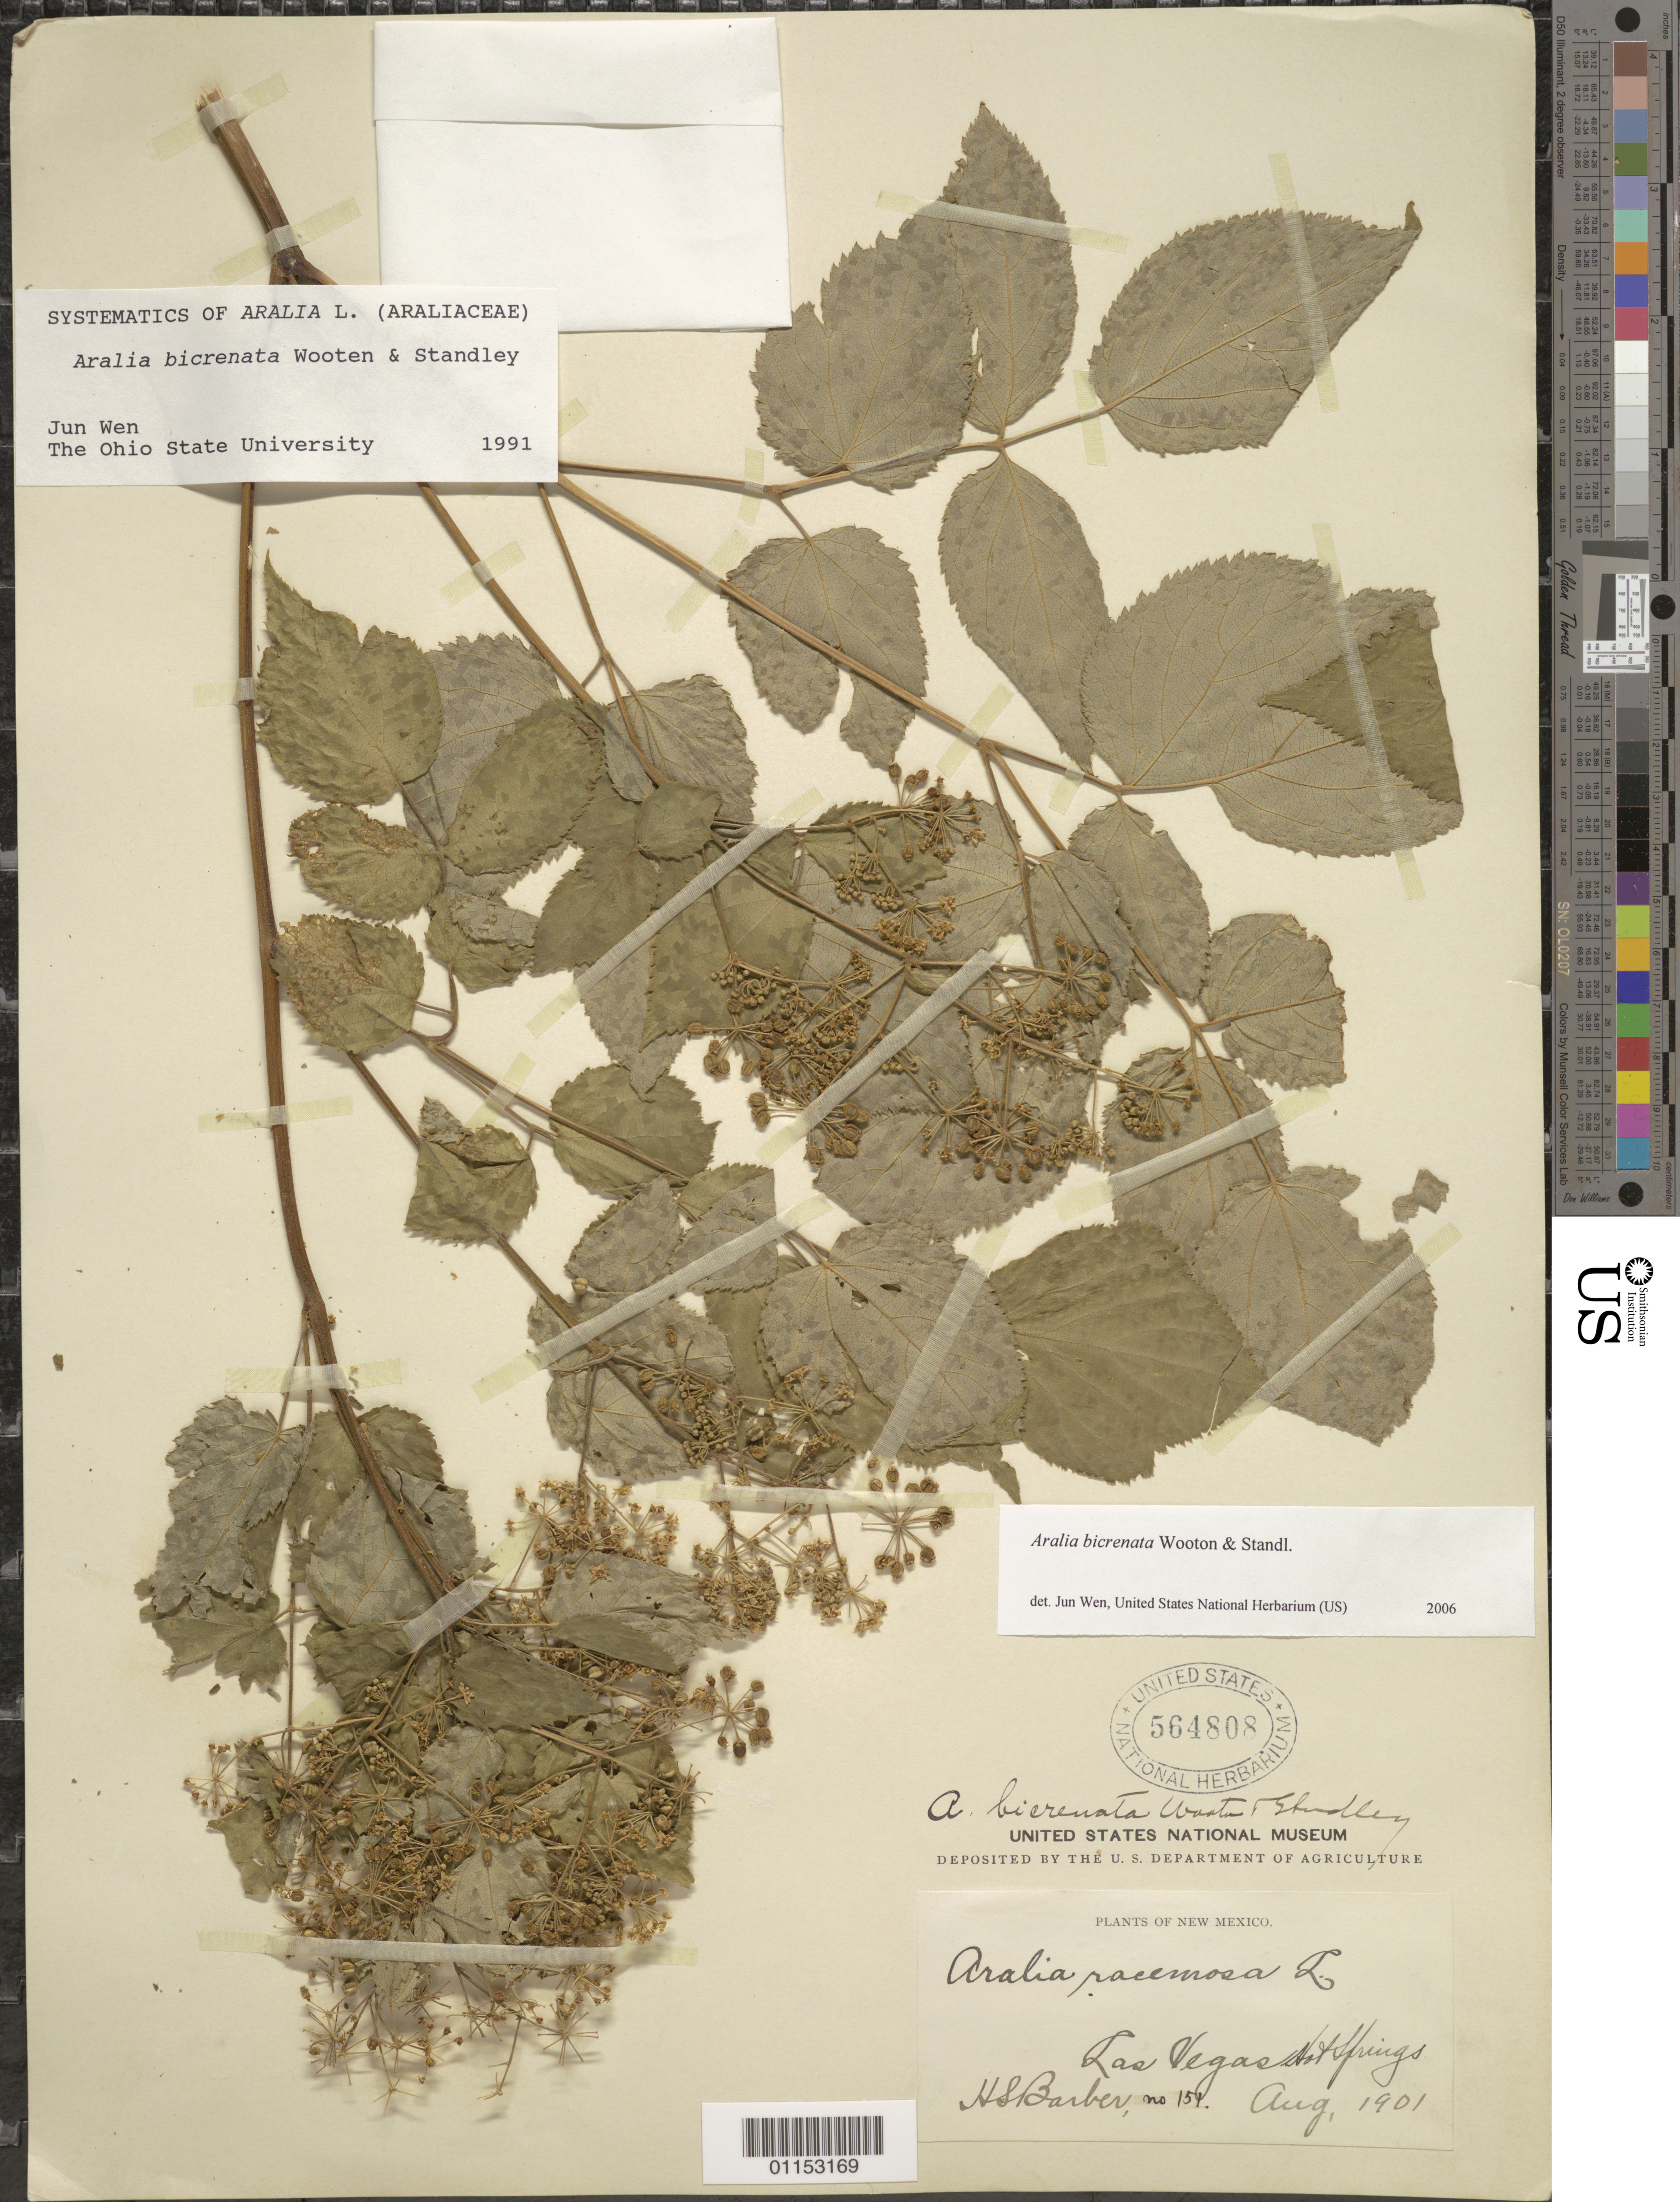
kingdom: Plantae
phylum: Tracheophyta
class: Magnoliopsida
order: Apiales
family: Araliaceae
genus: Aralia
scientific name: Aralia bicrenata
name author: Wooton & Standl.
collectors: H. Barber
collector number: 154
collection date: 1901-08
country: United States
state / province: New Mexico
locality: Las Vegas.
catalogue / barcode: US 564808